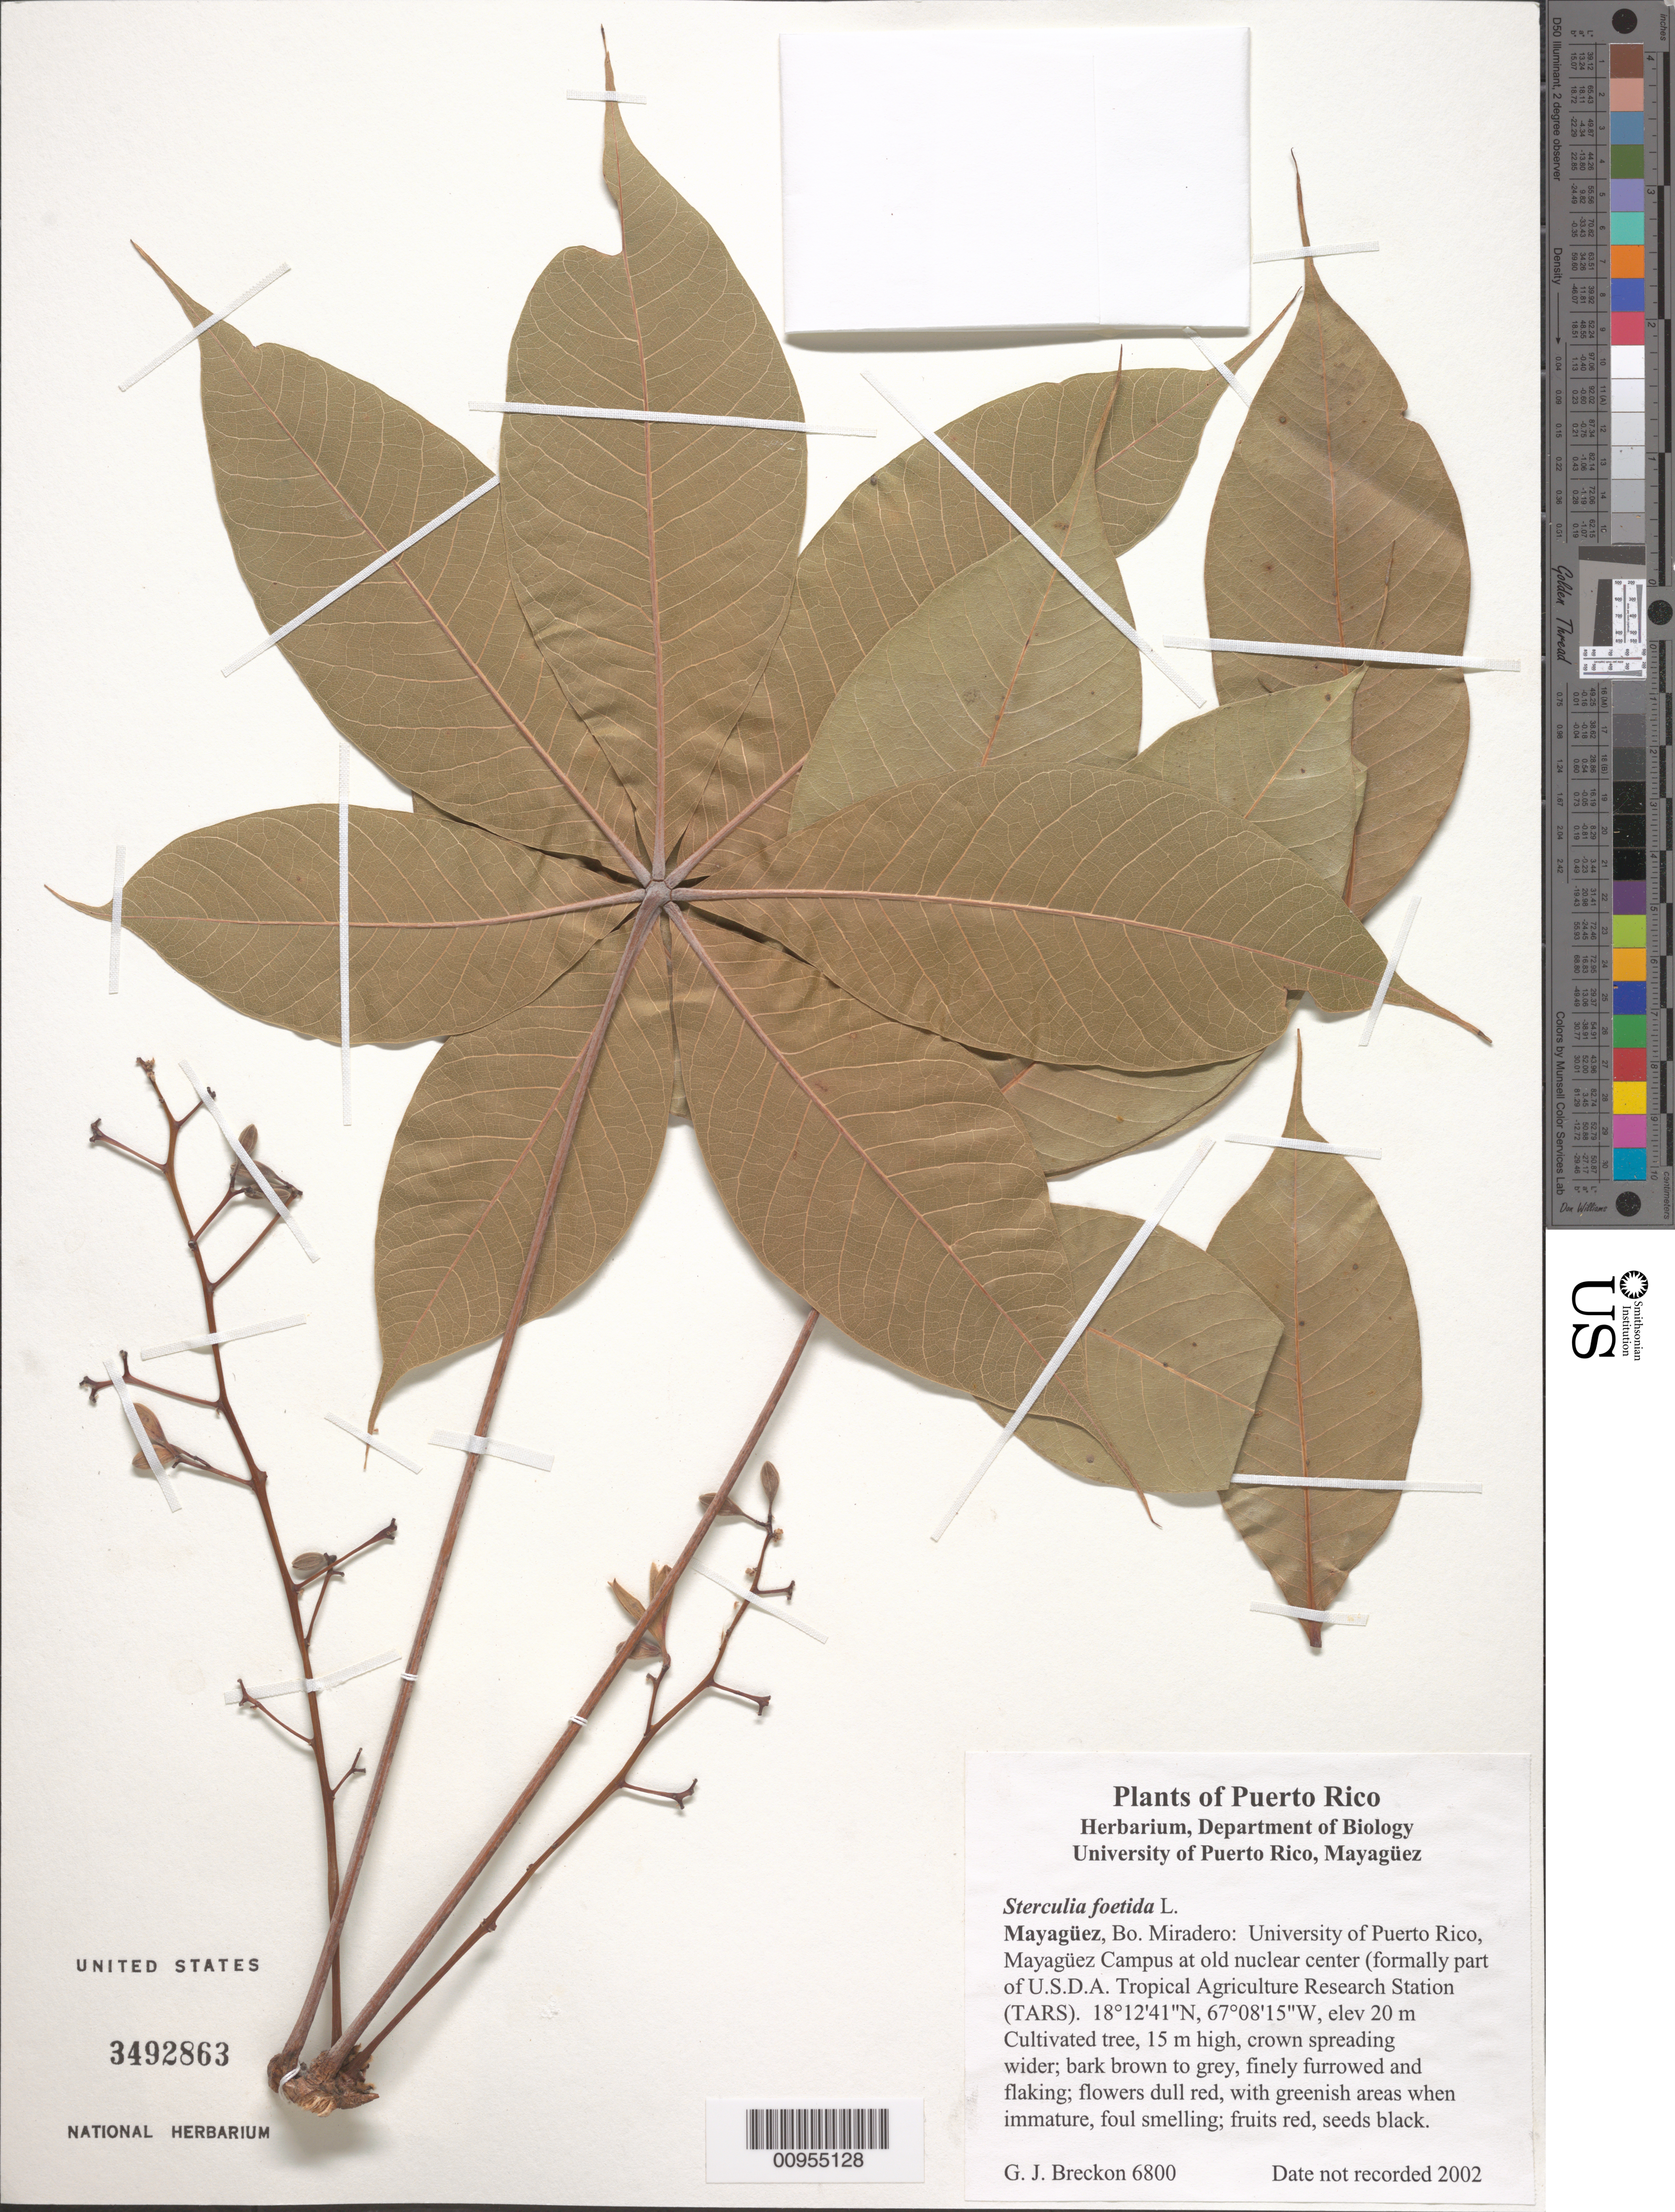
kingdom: Plantae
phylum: Tracheophyta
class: Magnoliopsida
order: Malvales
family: Malvaceae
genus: Sterculia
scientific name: Sterculia foetida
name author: L.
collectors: G. J. Breckon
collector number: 6800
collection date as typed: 2002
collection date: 2002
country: Puerto Rico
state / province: Mayagüez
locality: Bo. Miradero: University of Puerto Rico, Mayagüez Campus at old nuclear center (formally part of U.S.D.A. Tropical Agriculture Research Station TARS).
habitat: Cultivated tree.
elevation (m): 20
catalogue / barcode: US 3492863